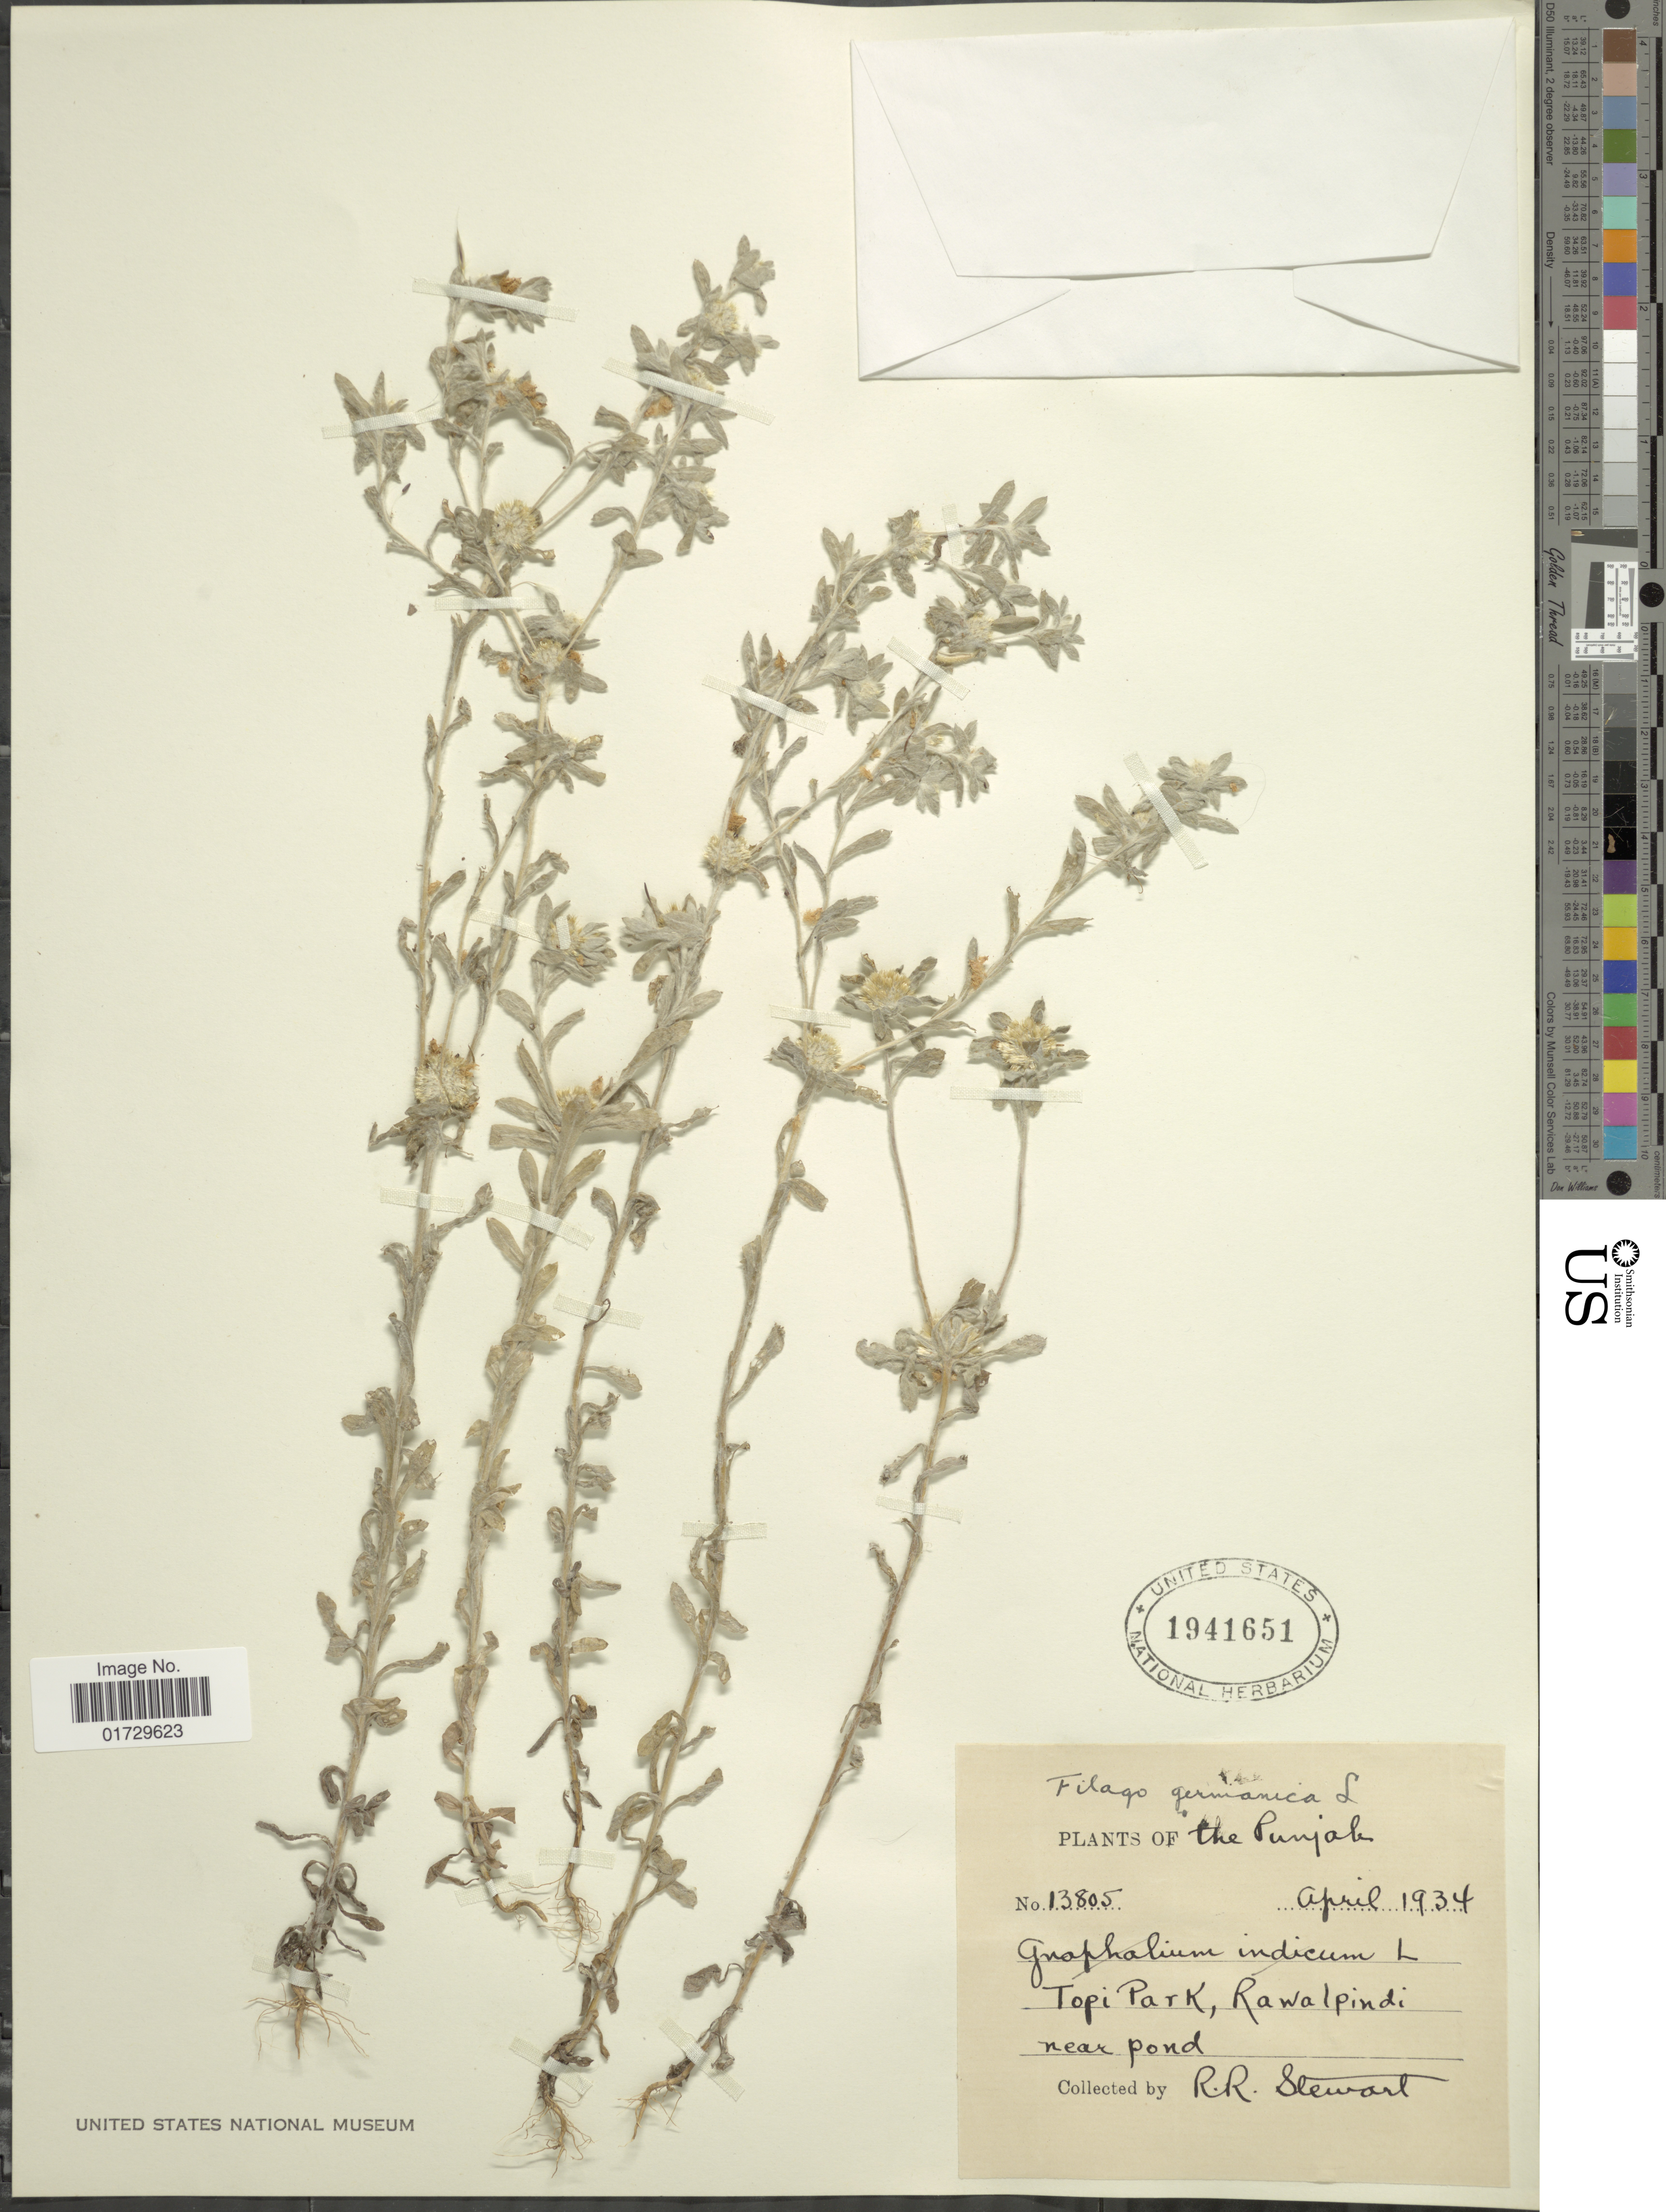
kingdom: Plantae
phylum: Tracheophyta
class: Magnoliopsida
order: Asterales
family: Asteraceae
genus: Filago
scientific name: Filago germanica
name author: (L.) Huds.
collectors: R. R. Stewart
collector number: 13805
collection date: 1934-04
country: Pakistan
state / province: Punjab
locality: Topi Park, Rawalpindi near pond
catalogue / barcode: US 1941651